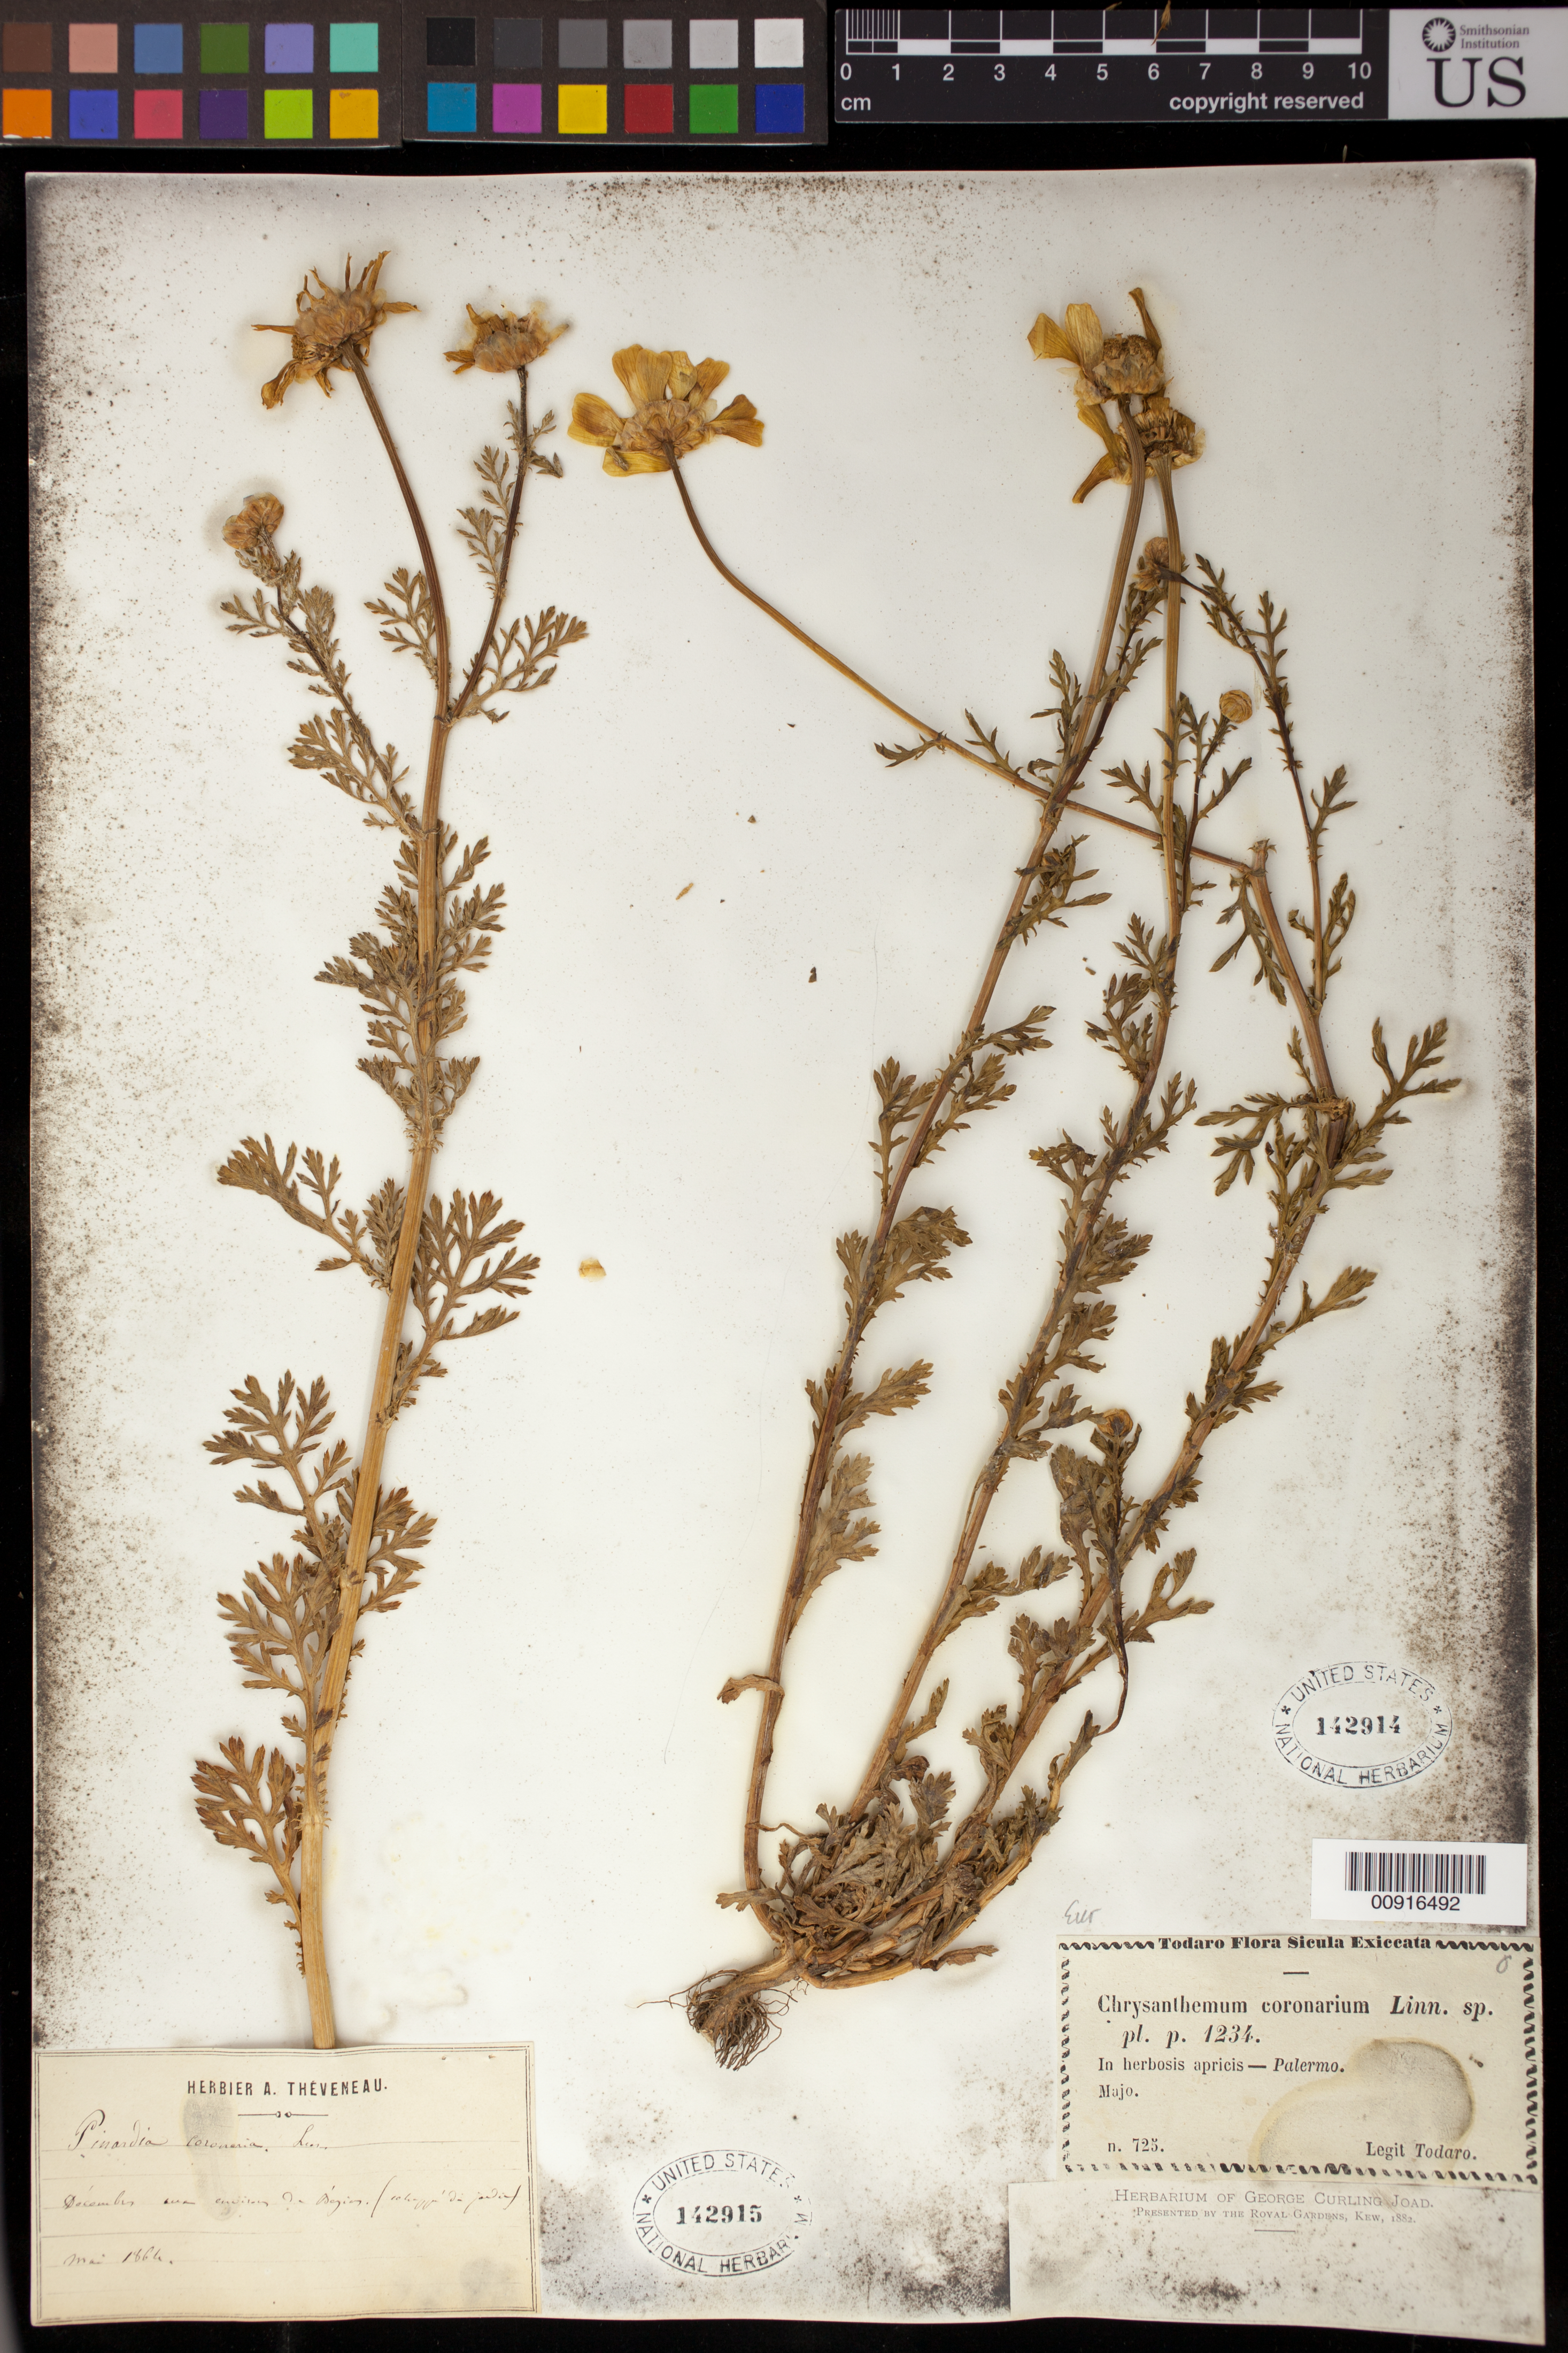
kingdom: Plantae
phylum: Tracheophyta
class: Magnoliopsida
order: Asterales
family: Asteraceae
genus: Chrysanthemum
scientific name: Chrysanthemum coronarium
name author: L.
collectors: Todaro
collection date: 1866-05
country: Italy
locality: Palermo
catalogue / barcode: US 142914